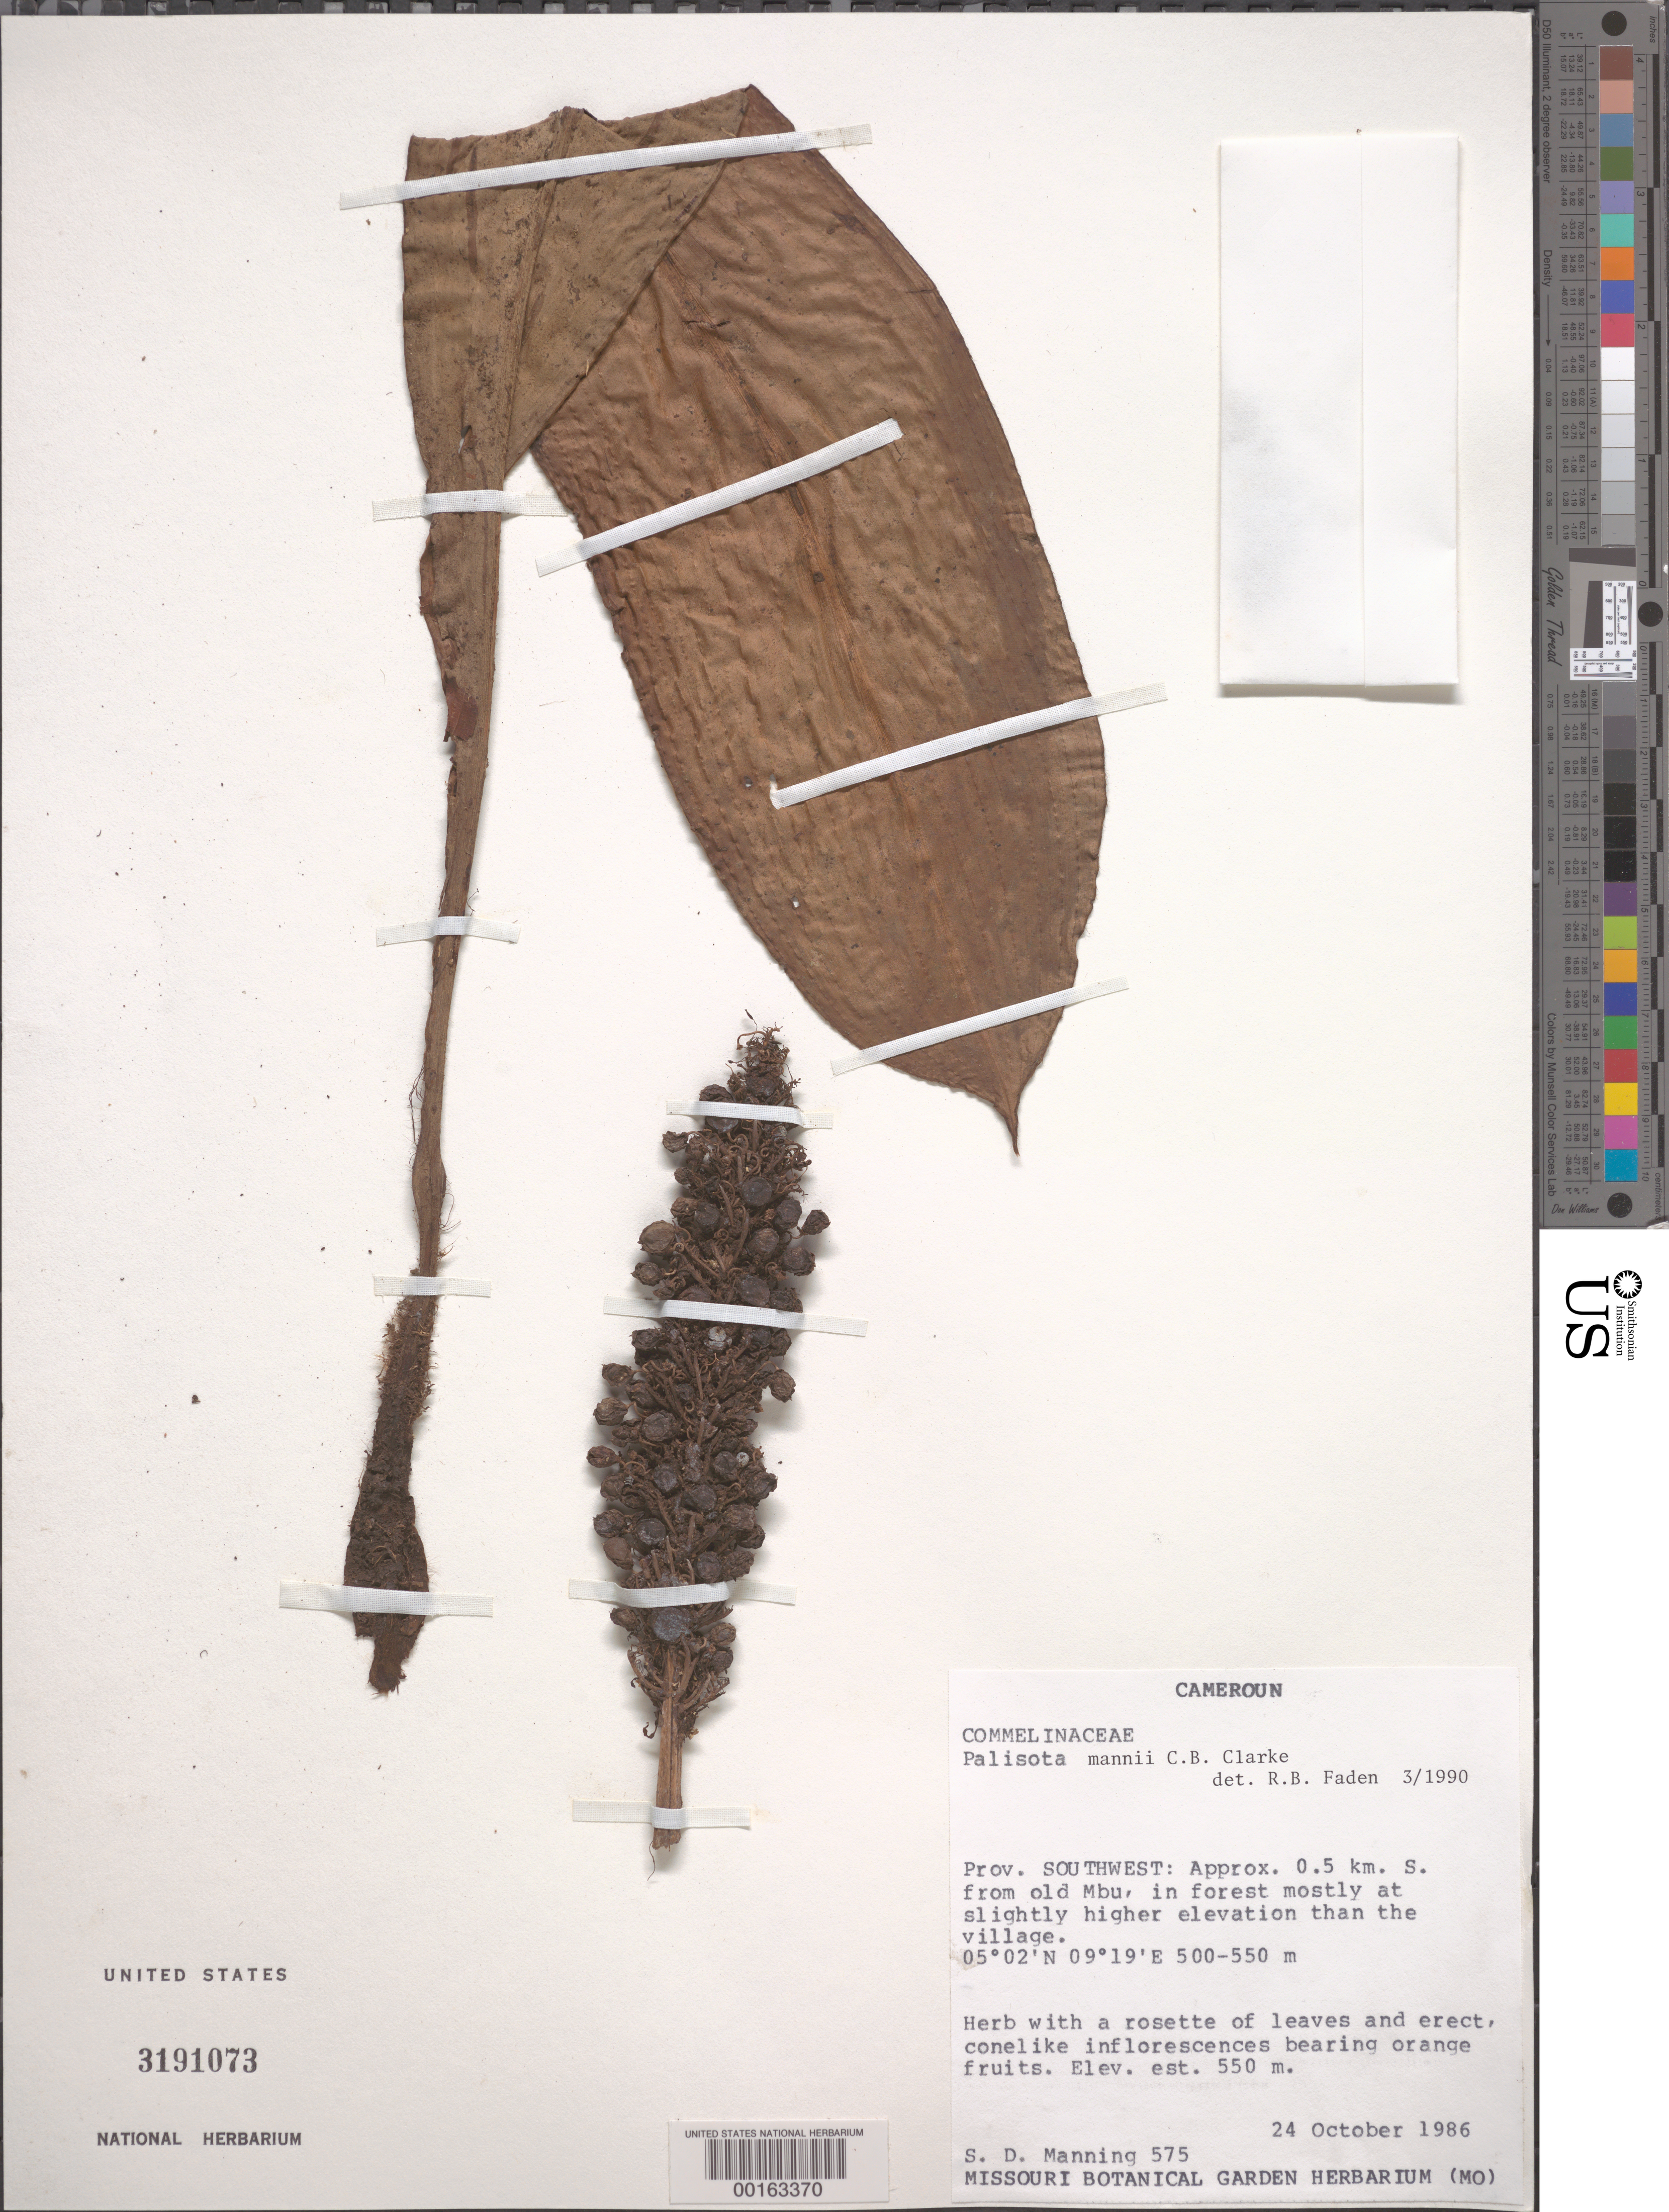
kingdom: Plantae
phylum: Tracheophyta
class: Liliopsida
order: Commelinales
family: Commelinaceae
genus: Palisota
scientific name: Palisota mannii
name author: C.B. Clarke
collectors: S. Manning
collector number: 575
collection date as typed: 24 Oct 1986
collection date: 1986-10-24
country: Cameroon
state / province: Sud-Ouest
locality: .5 km from old mbu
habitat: In forest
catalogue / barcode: US 3191073